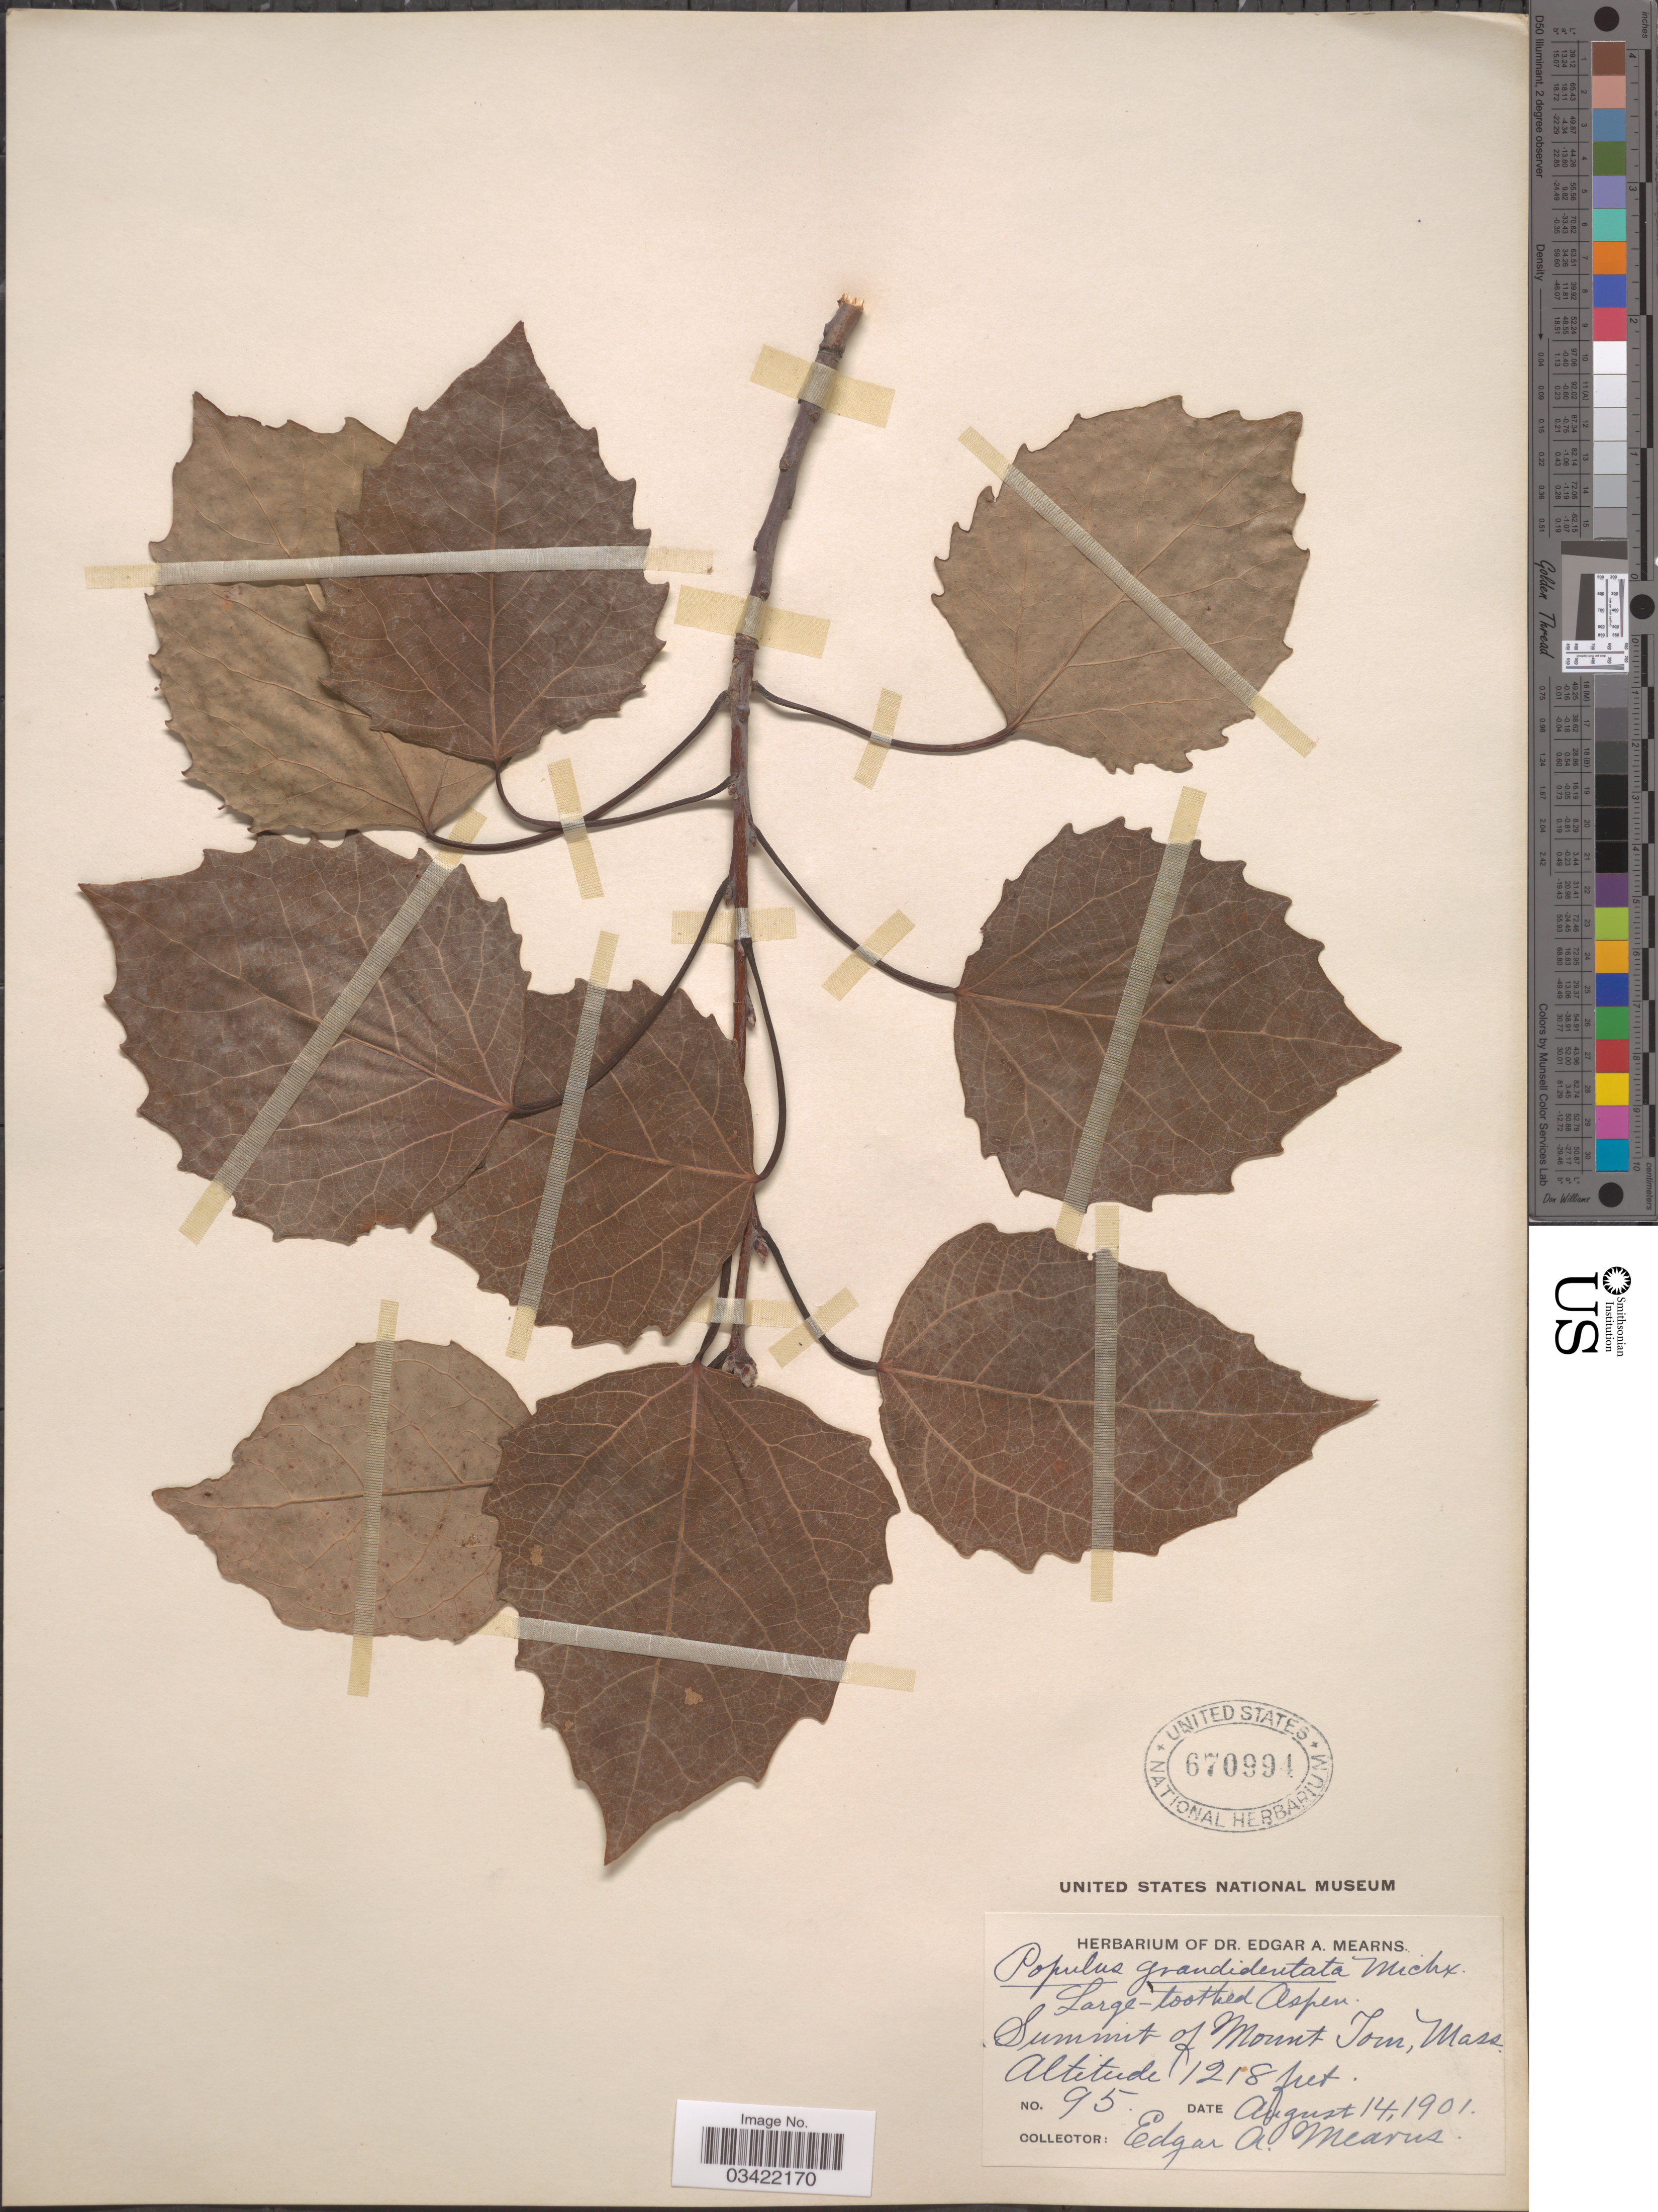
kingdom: Plantae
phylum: Tracheophyta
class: Magnoliopsida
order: Malpighiales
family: Salicaceae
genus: Populus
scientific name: Populus grandidentata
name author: Michx.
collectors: E. A. Mearns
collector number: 95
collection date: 1901-08-14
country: United States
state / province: Massachusetts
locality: Summit of Mount Tom.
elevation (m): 371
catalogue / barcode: US 670994